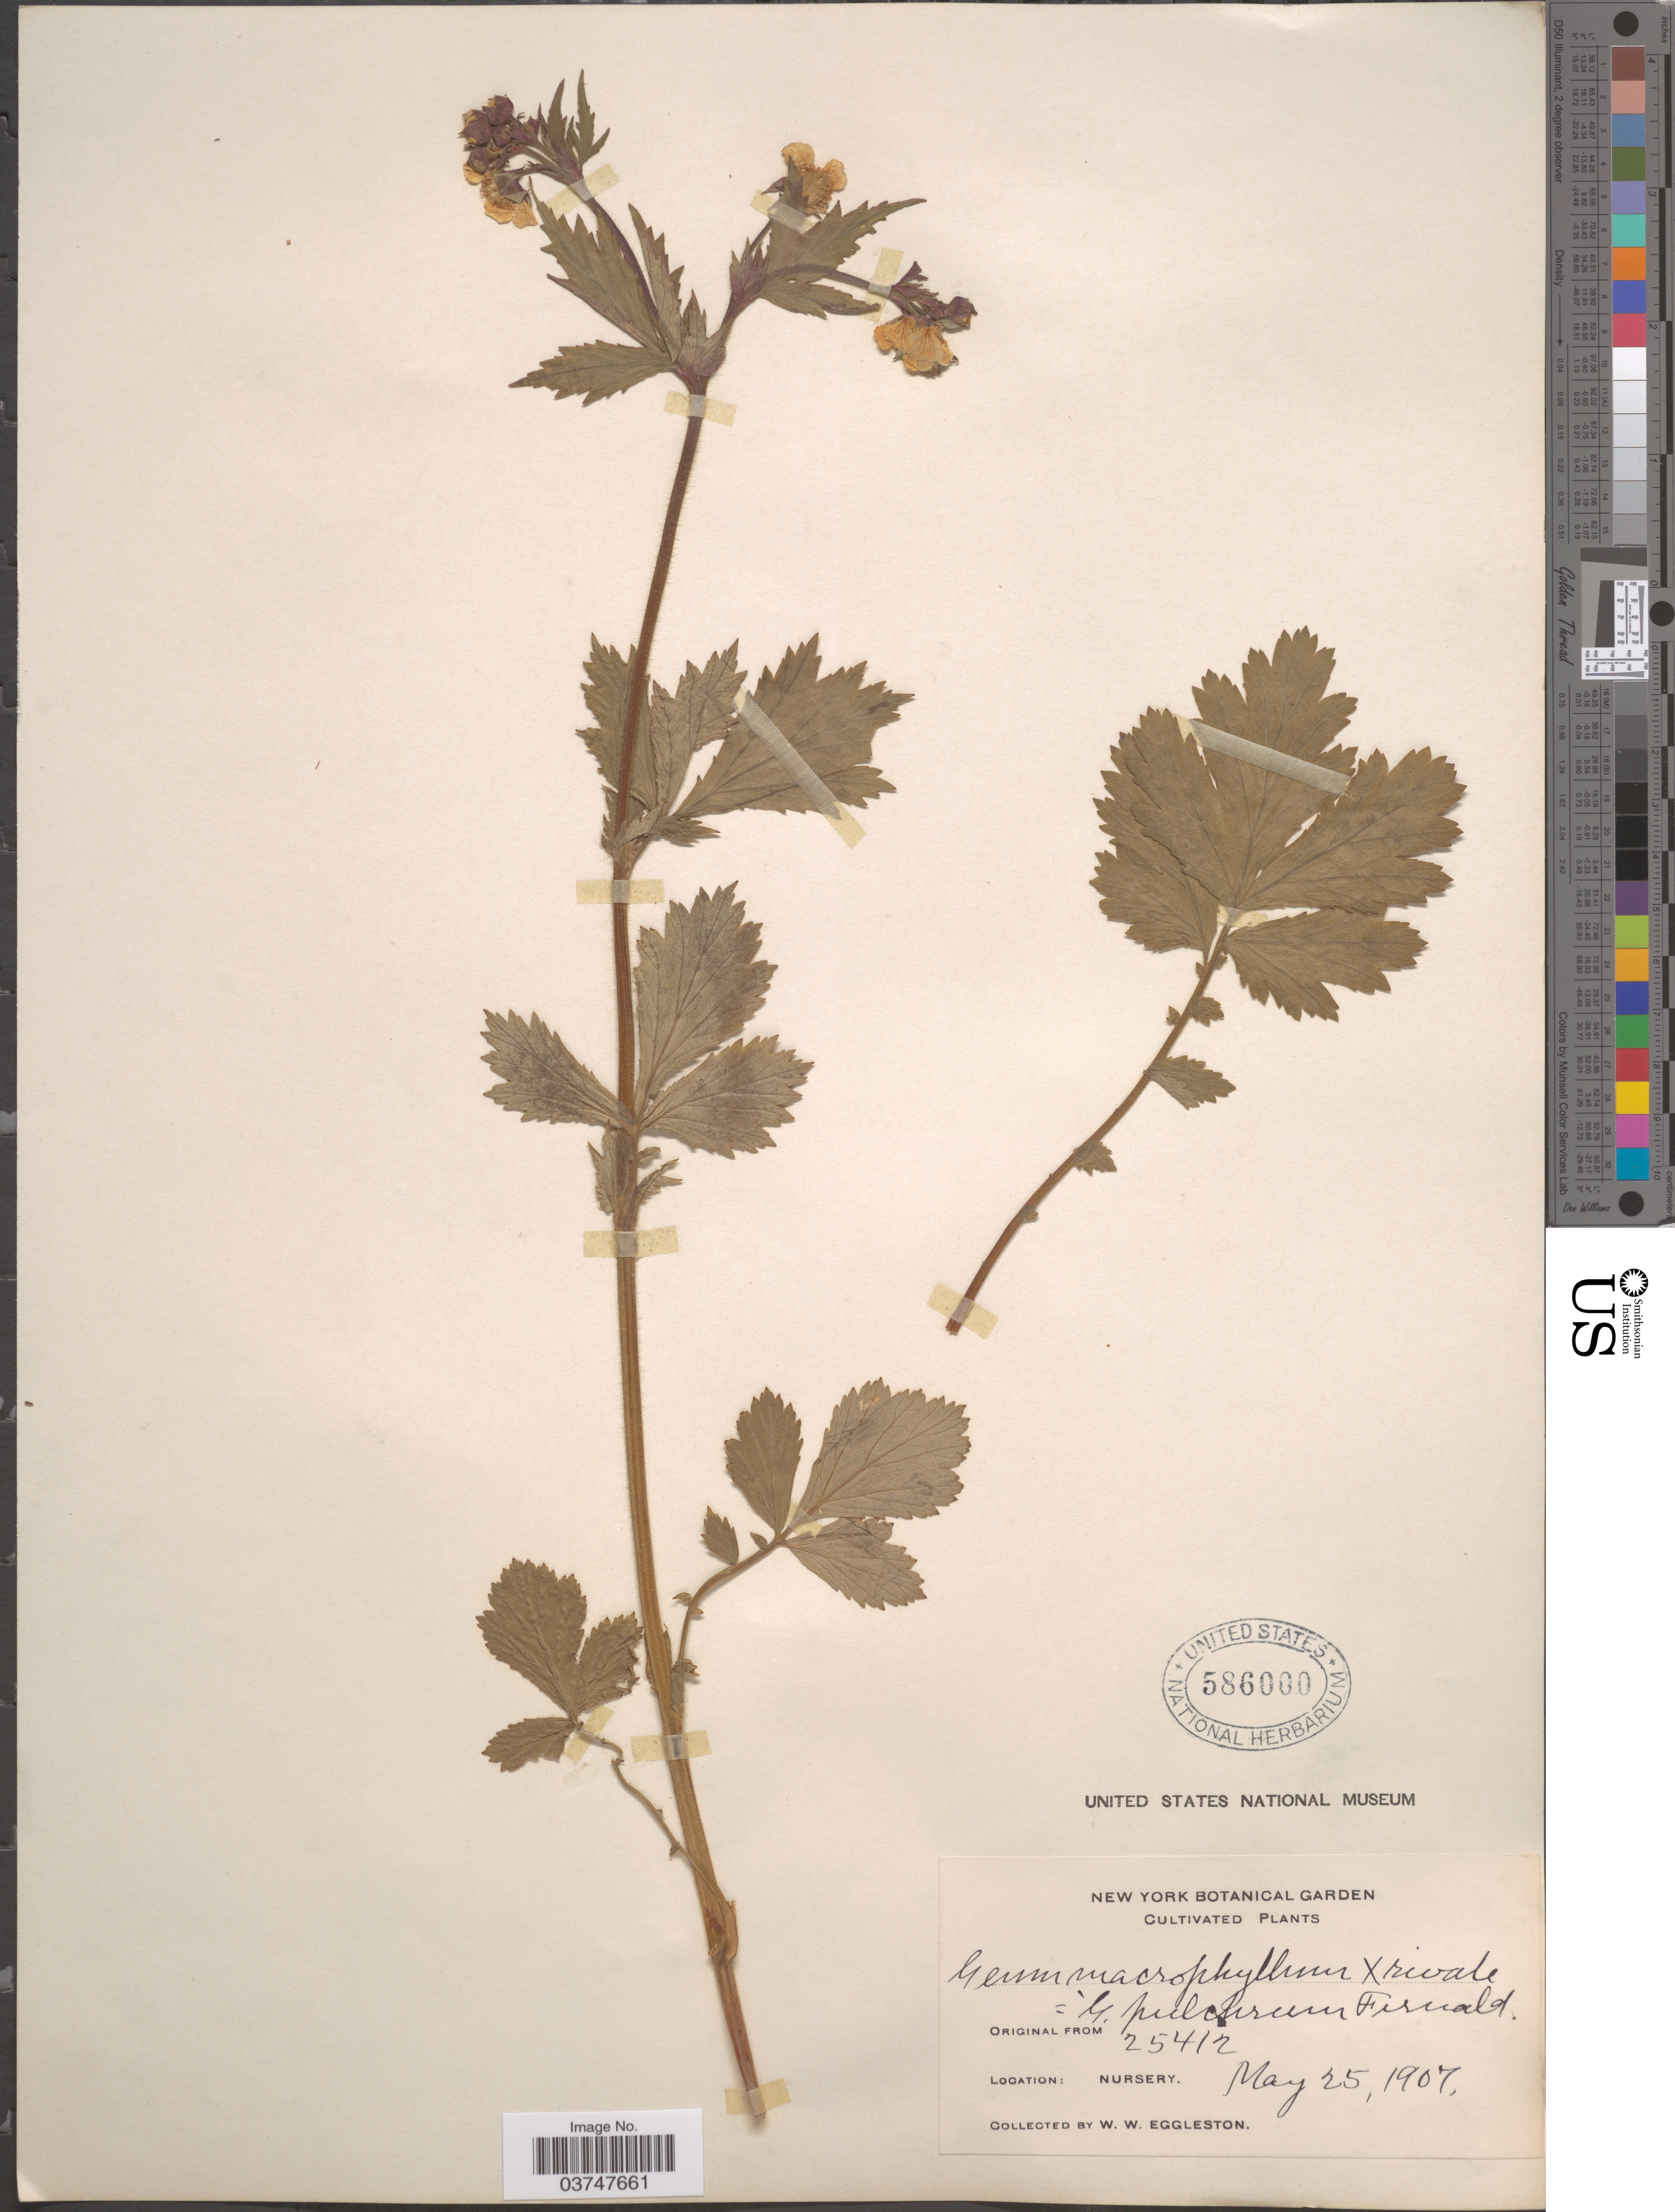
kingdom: Plantae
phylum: Tracheophyta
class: Magnoliopsida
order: Rosales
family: Rosaceae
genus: Geum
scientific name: Geum macrophyllum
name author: Willd.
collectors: W. W. Eggleston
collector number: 25412?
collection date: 1907-05-25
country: United States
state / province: New York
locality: New York Botanical Garden. Nursery.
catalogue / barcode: US 586000